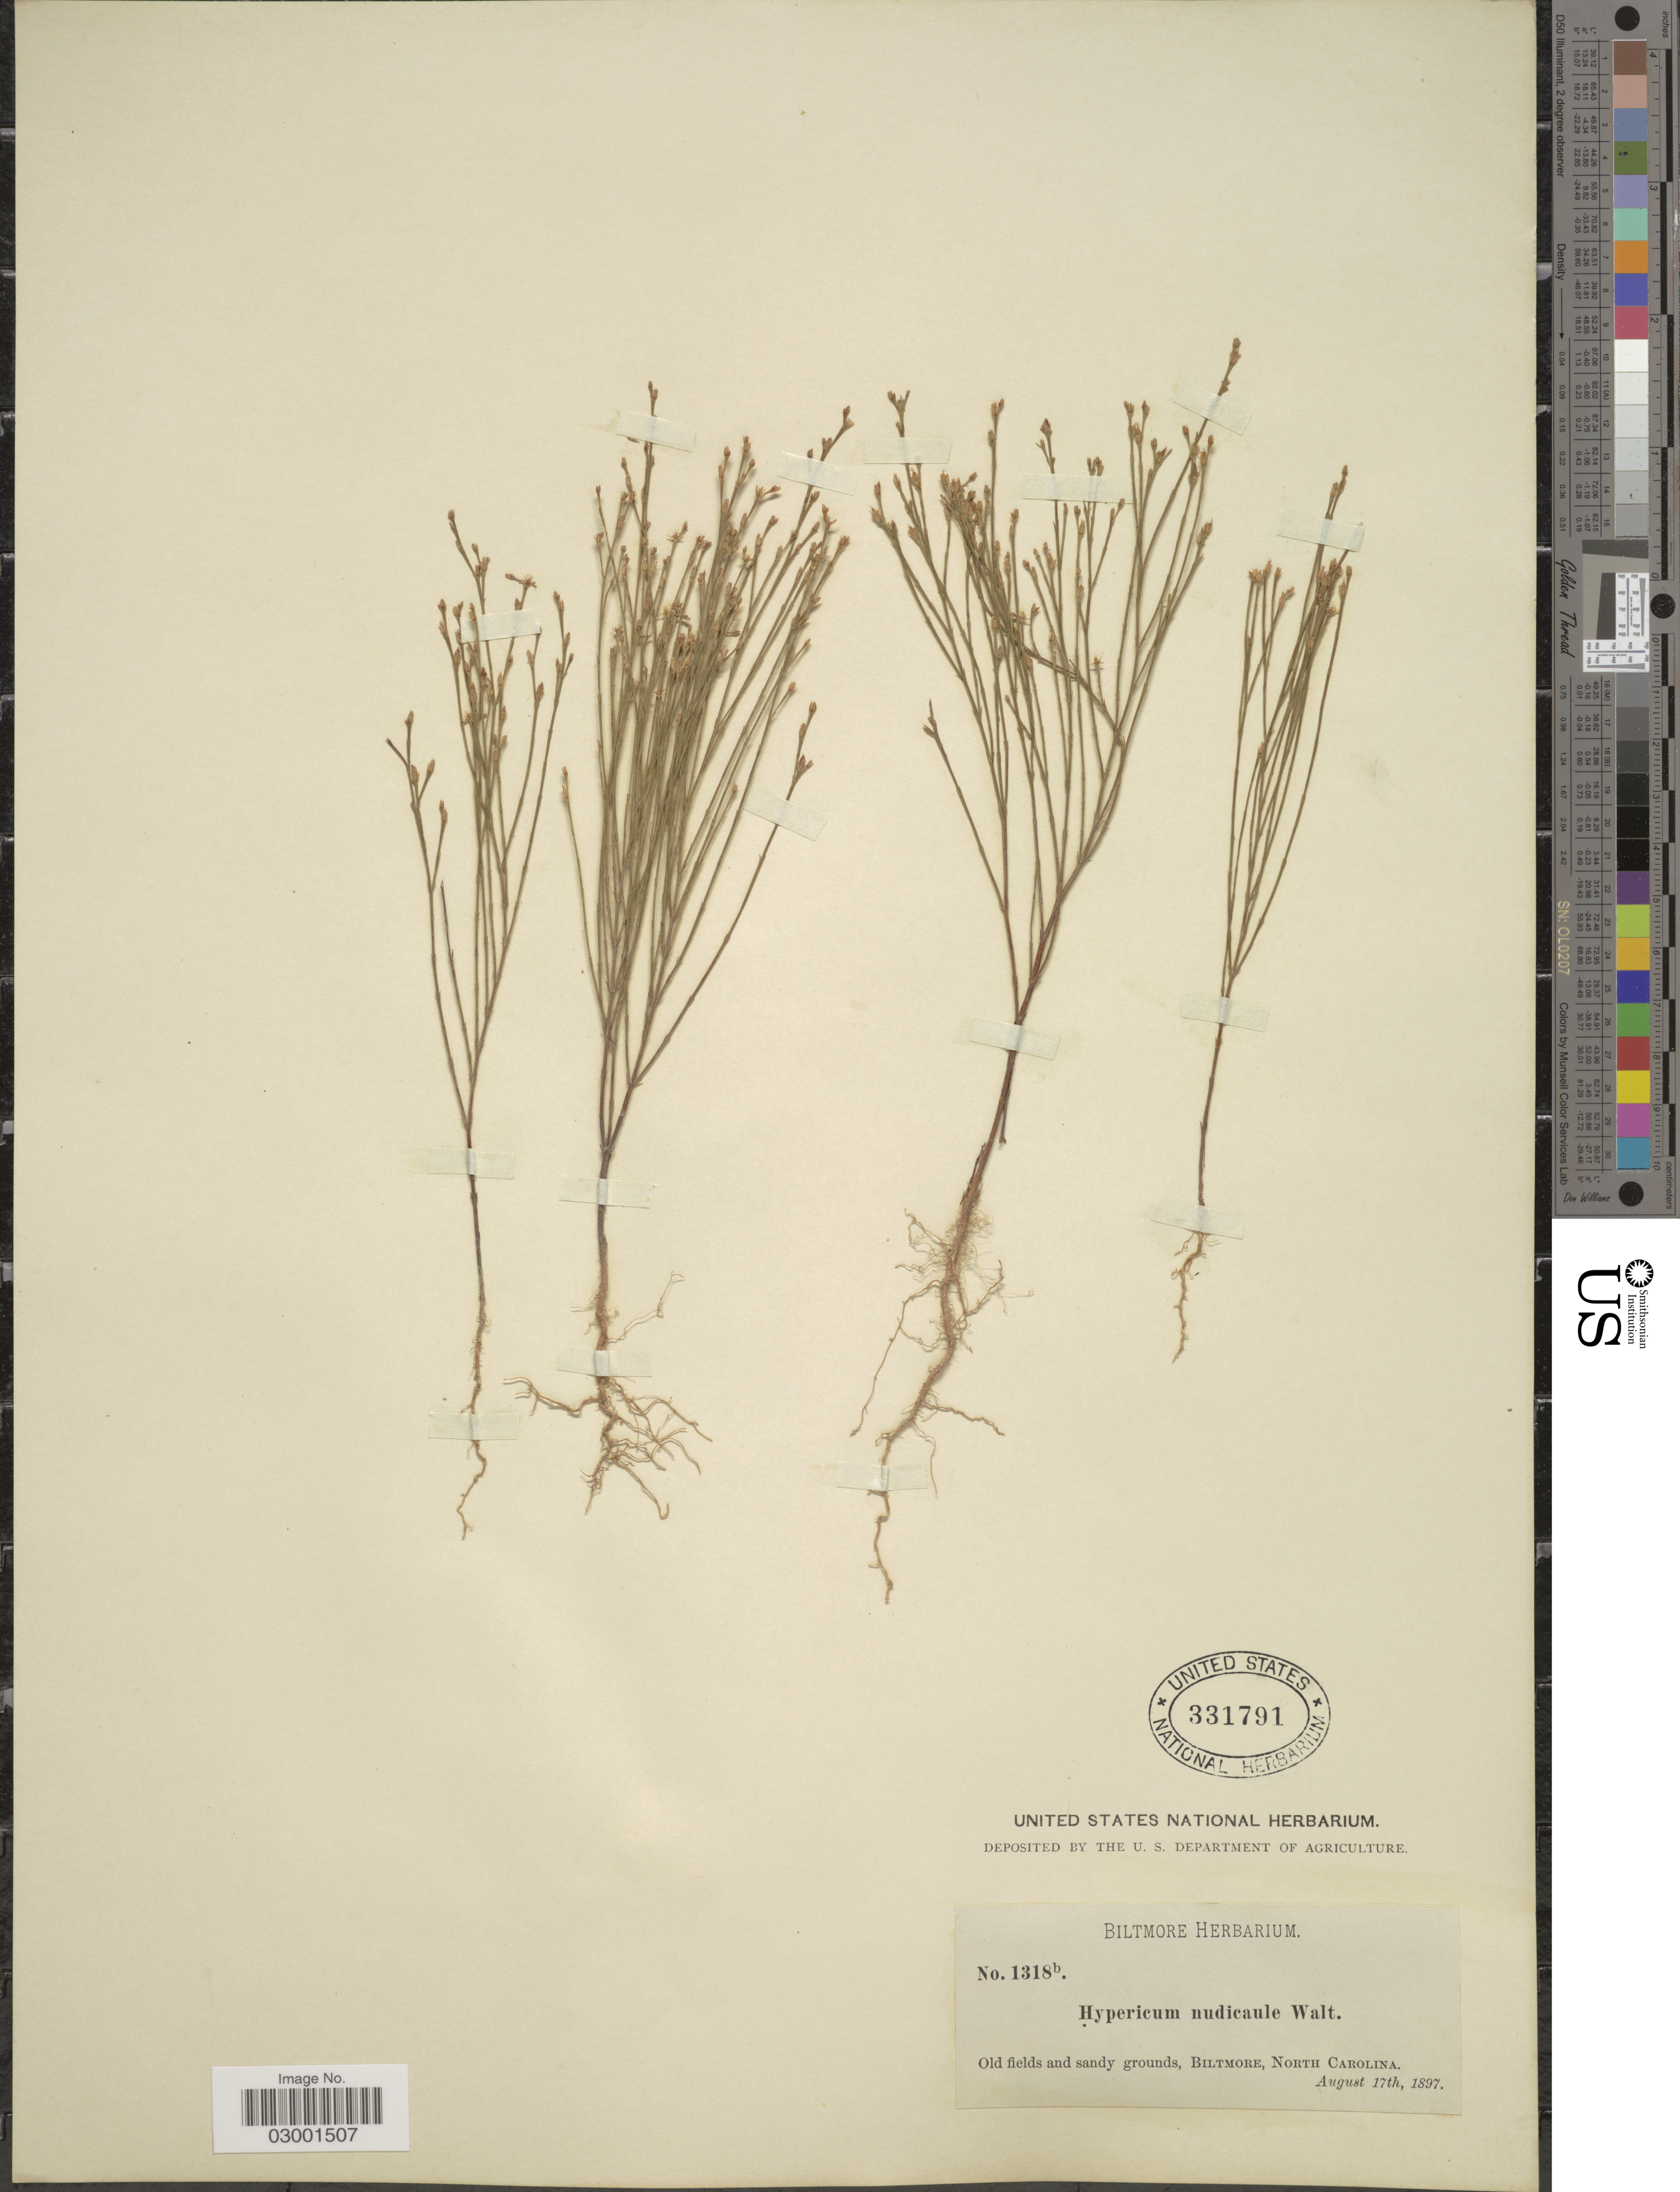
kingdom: Plantae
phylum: Tracheophyta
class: Magnoliopsida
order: Malpighiales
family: Hypericaceae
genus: Hypericum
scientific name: Hypericum gentianoides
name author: (L.) Britton, Stearns & Poggenb.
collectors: ex herb. Biltmore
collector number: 1318b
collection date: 1897-08-17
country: United States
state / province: North Carolina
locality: Biltmore.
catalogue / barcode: US 331791